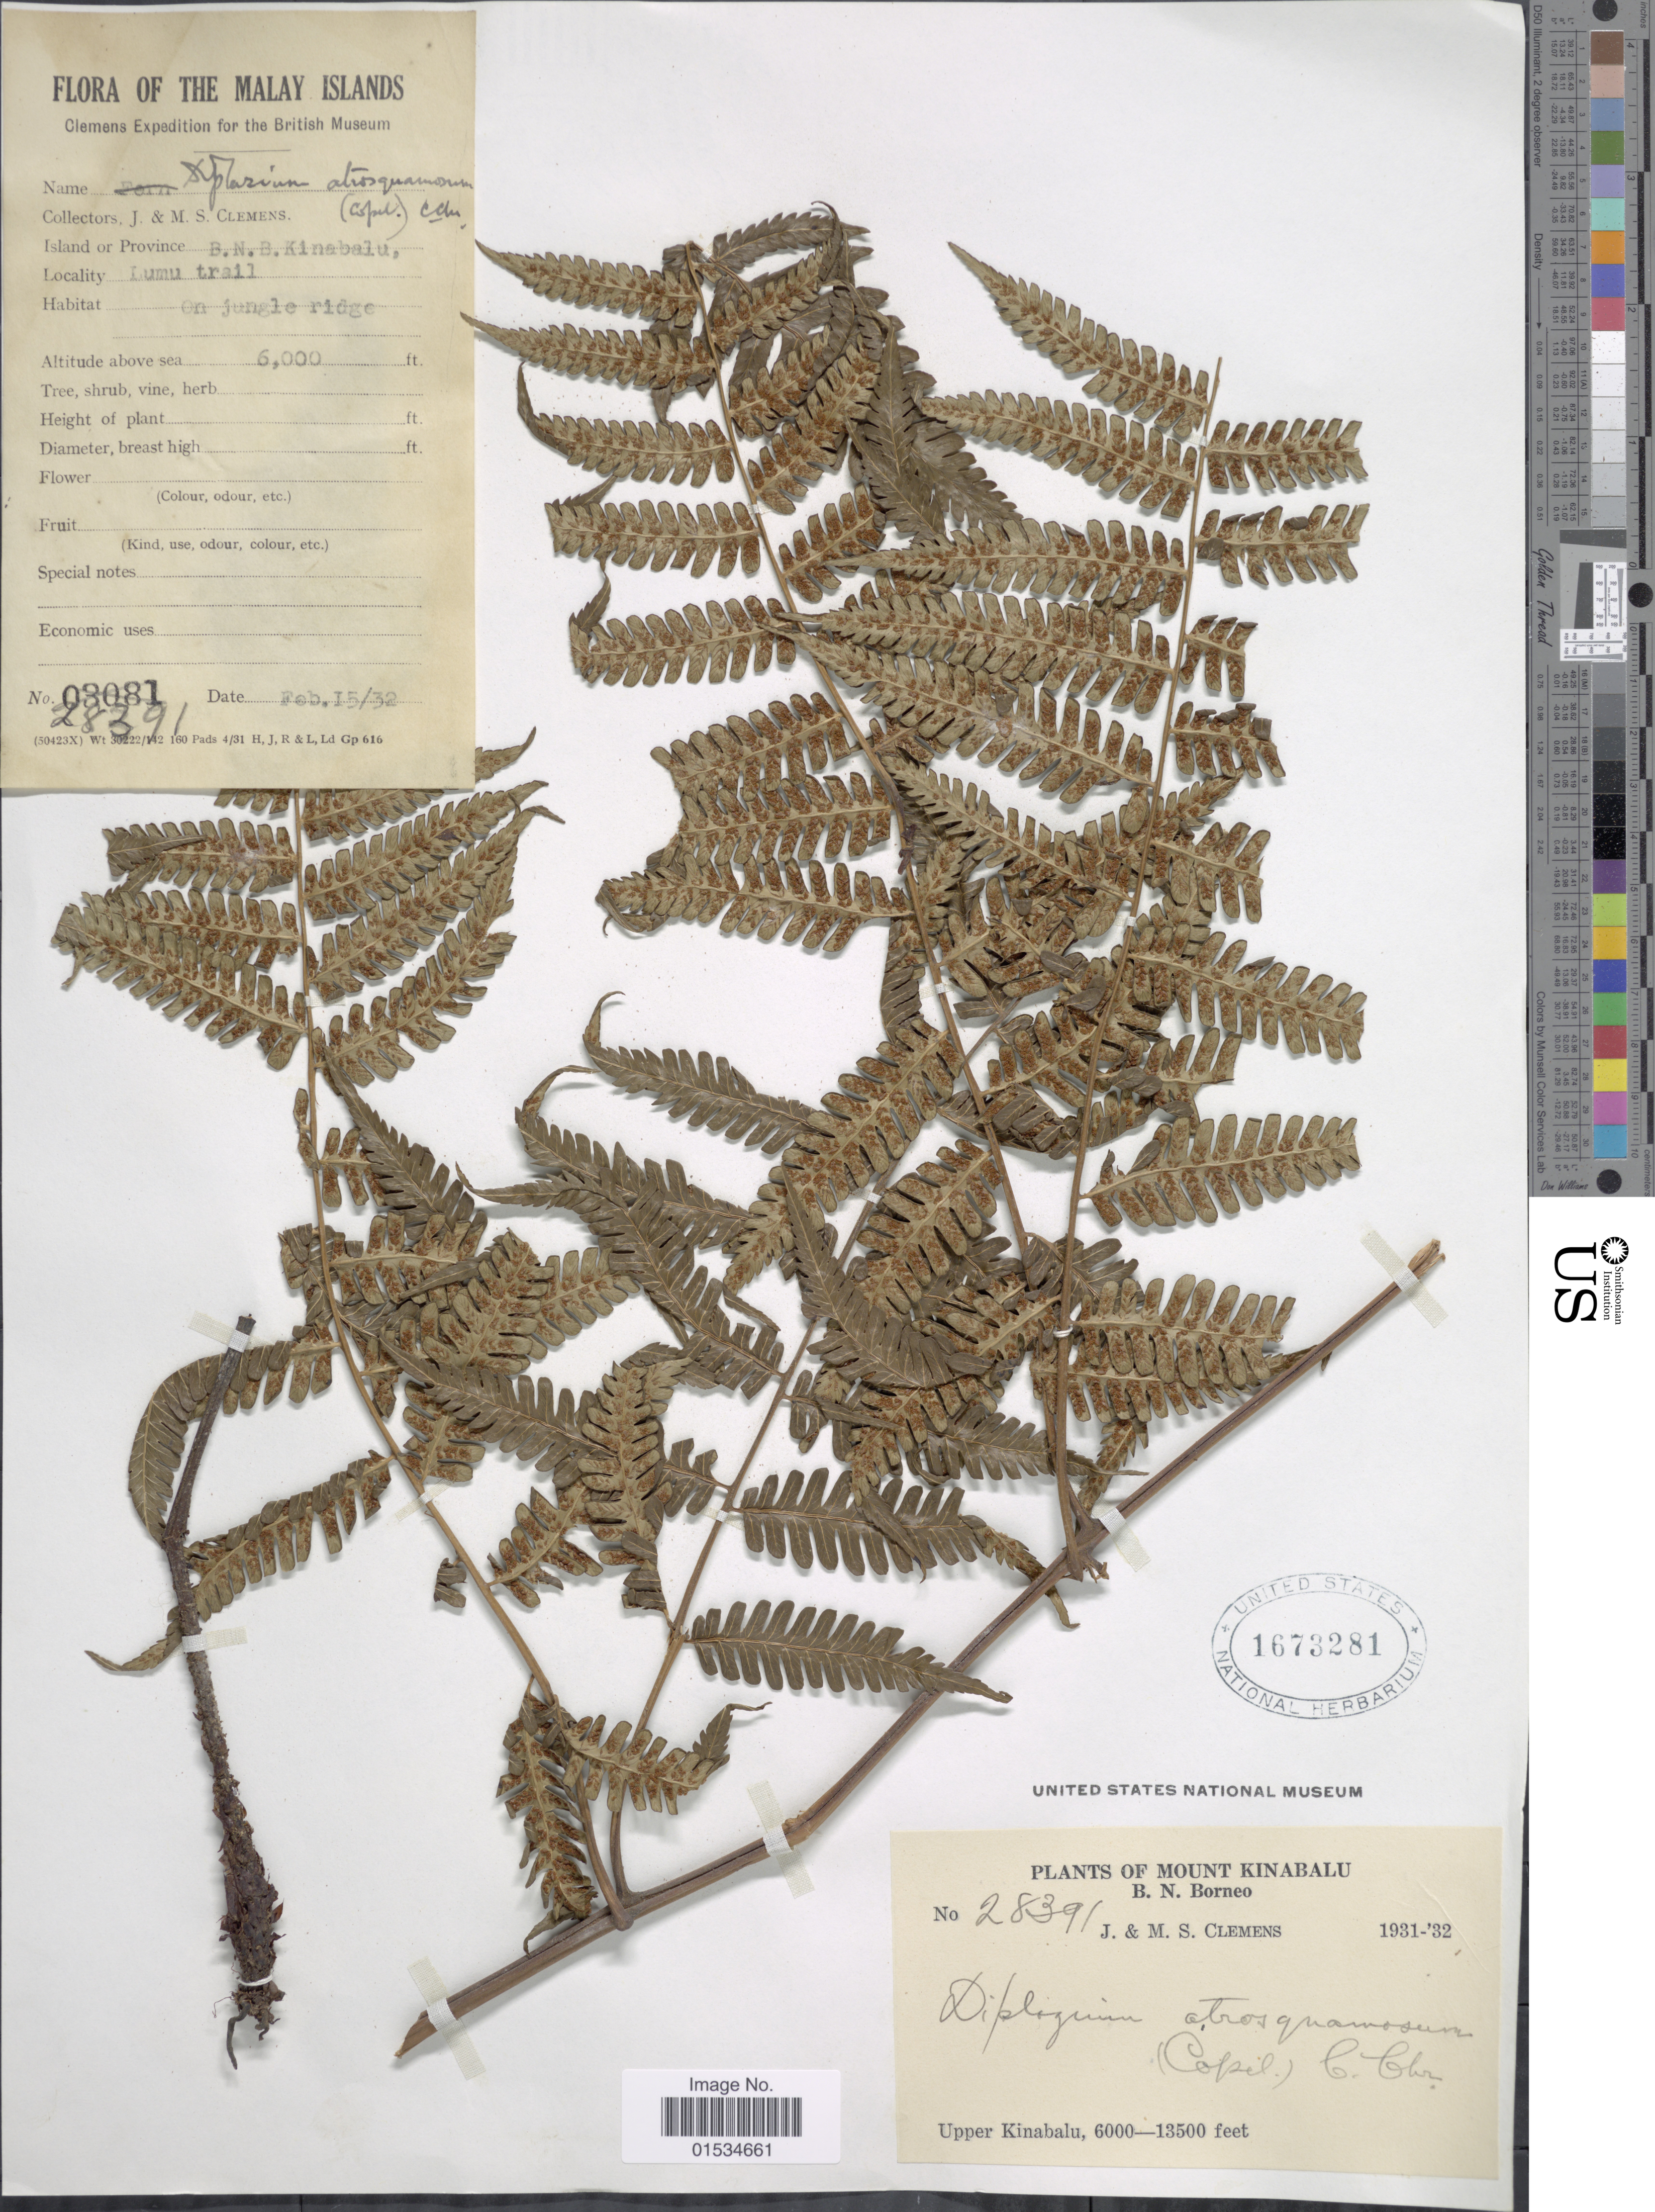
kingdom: Plantae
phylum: Tracheophyta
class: Polypodiopsida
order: Polypodiales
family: Athyriaceae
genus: Diplazium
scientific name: Diplazium atrosquamosum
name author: (Copel.) C. Chr.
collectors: J. Clemens & M. S. Clemens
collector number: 28391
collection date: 1931/1932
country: Malaysia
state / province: Sabah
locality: Mount Kinabalu, B.N. Borneo, Upper Kinabalu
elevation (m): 1829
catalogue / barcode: US 1673281